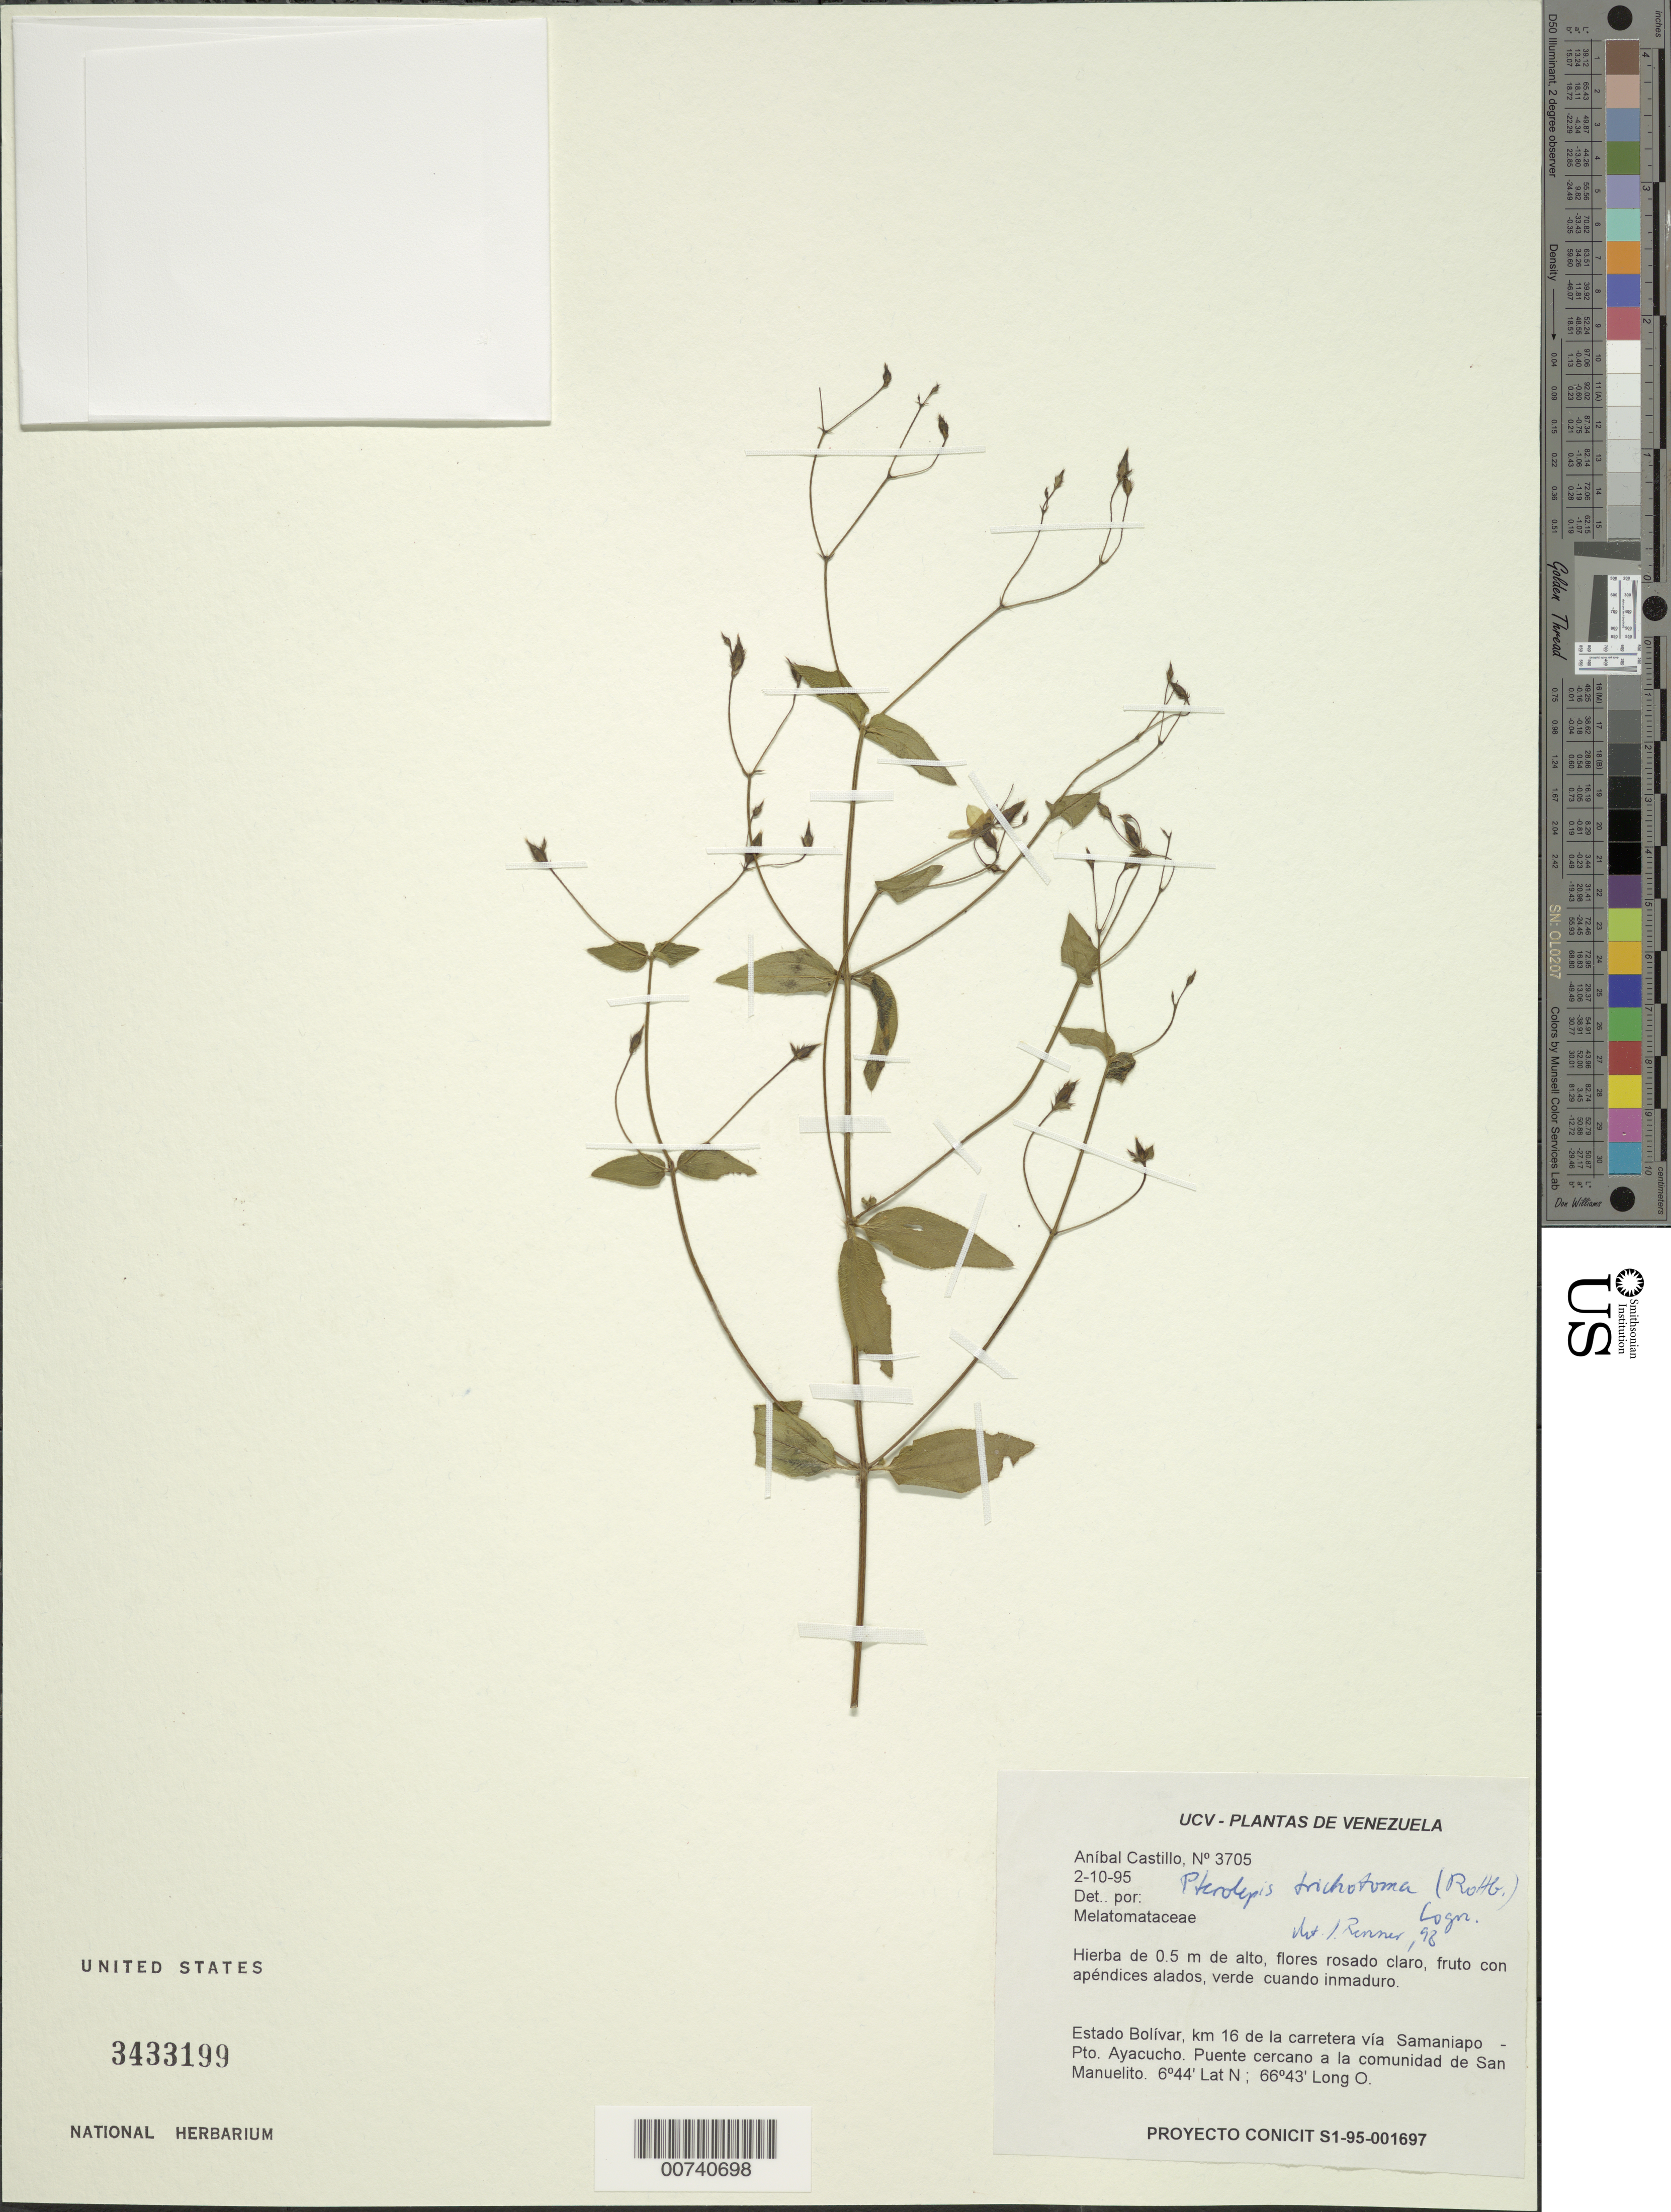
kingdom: Plantae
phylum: Tracheophyta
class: Magnoliopsida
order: Myrtales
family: Melastomataceae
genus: Pterolepis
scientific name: Pterolepis trichotoma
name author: (Rottb.) Cogn.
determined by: Renner, --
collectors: A. Castillo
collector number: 3705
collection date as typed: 2-Oct-95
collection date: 1995-10-02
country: Venezuela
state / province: Bolívar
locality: Samaniapo to Puerto Ayacucho road, km 16; bridge near San Manuelito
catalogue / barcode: US 3433199